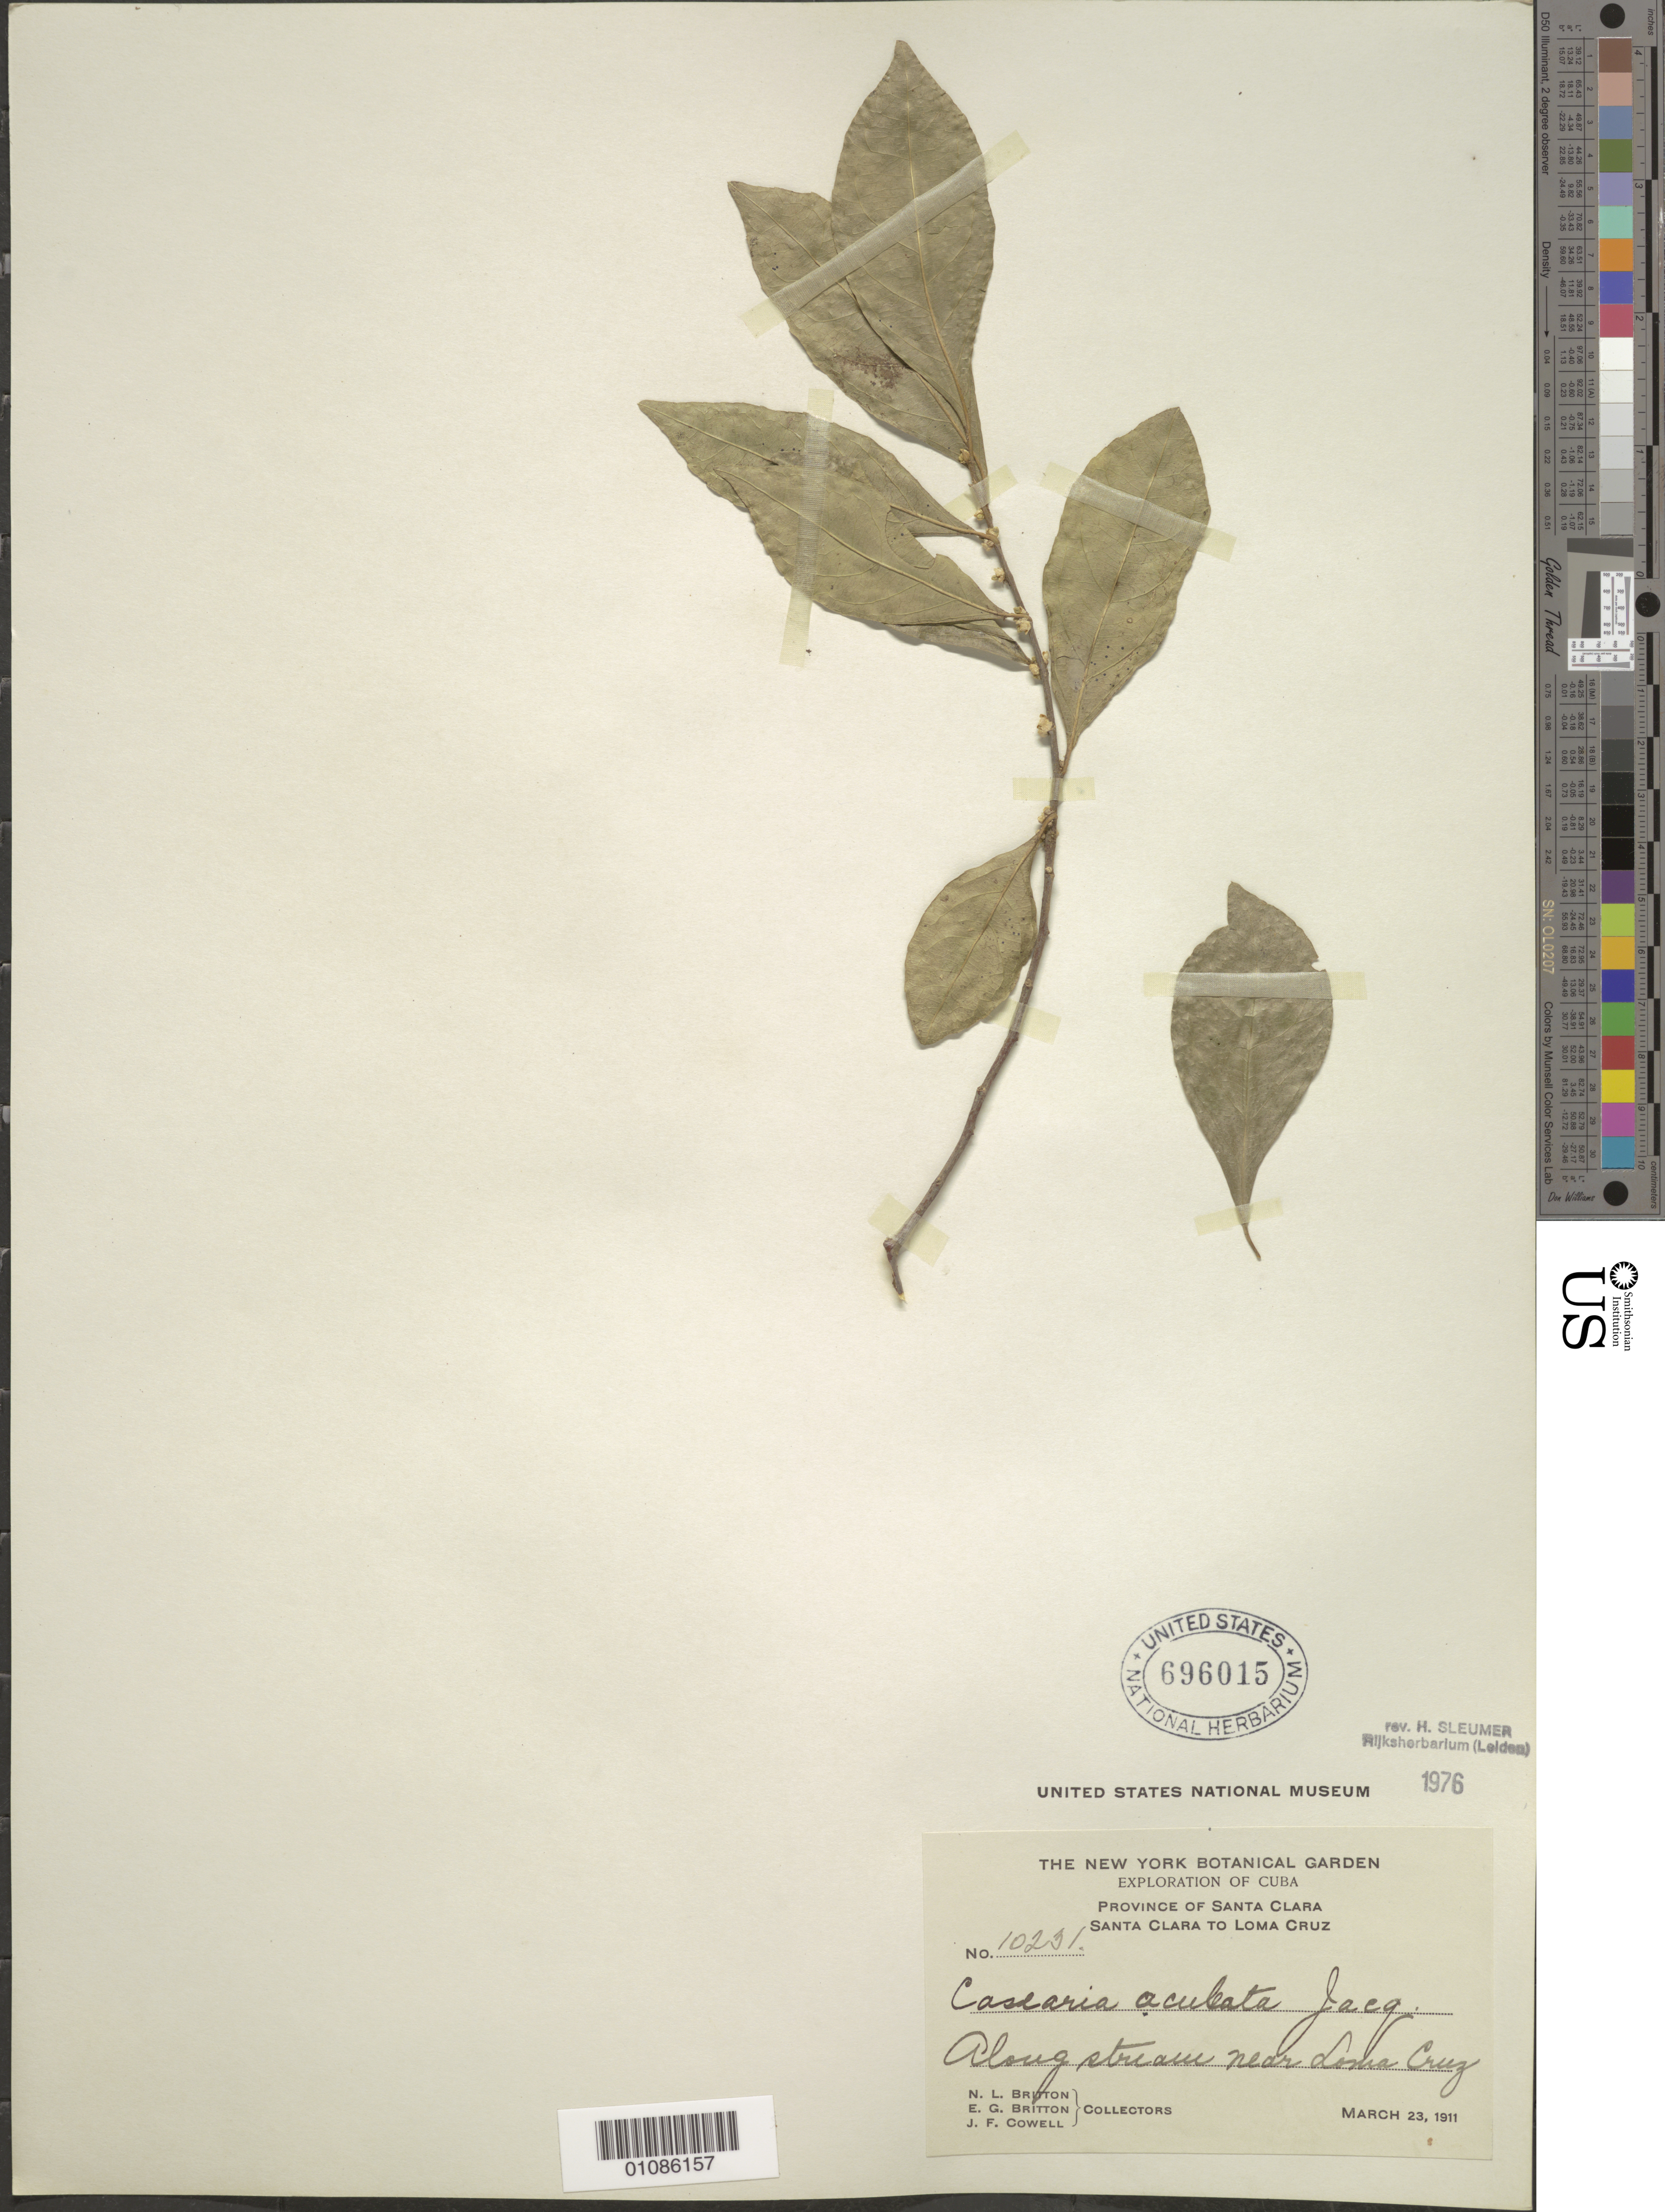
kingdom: Plantae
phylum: Tracheophyta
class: Magnoliopsida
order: Malpighiales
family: Salicaceae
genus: Casearia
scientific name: Casearia aculeata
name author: Jacq.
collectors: N. Britton, E. G. Britton & J. F. Cowell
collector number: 10231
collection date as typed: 23 Mar 1911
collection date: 1911-03-23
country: Cuba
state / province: Villa Clara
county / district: Santa Clara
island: Cuba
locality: Santa clara to loma cruz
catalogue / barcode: US 696015